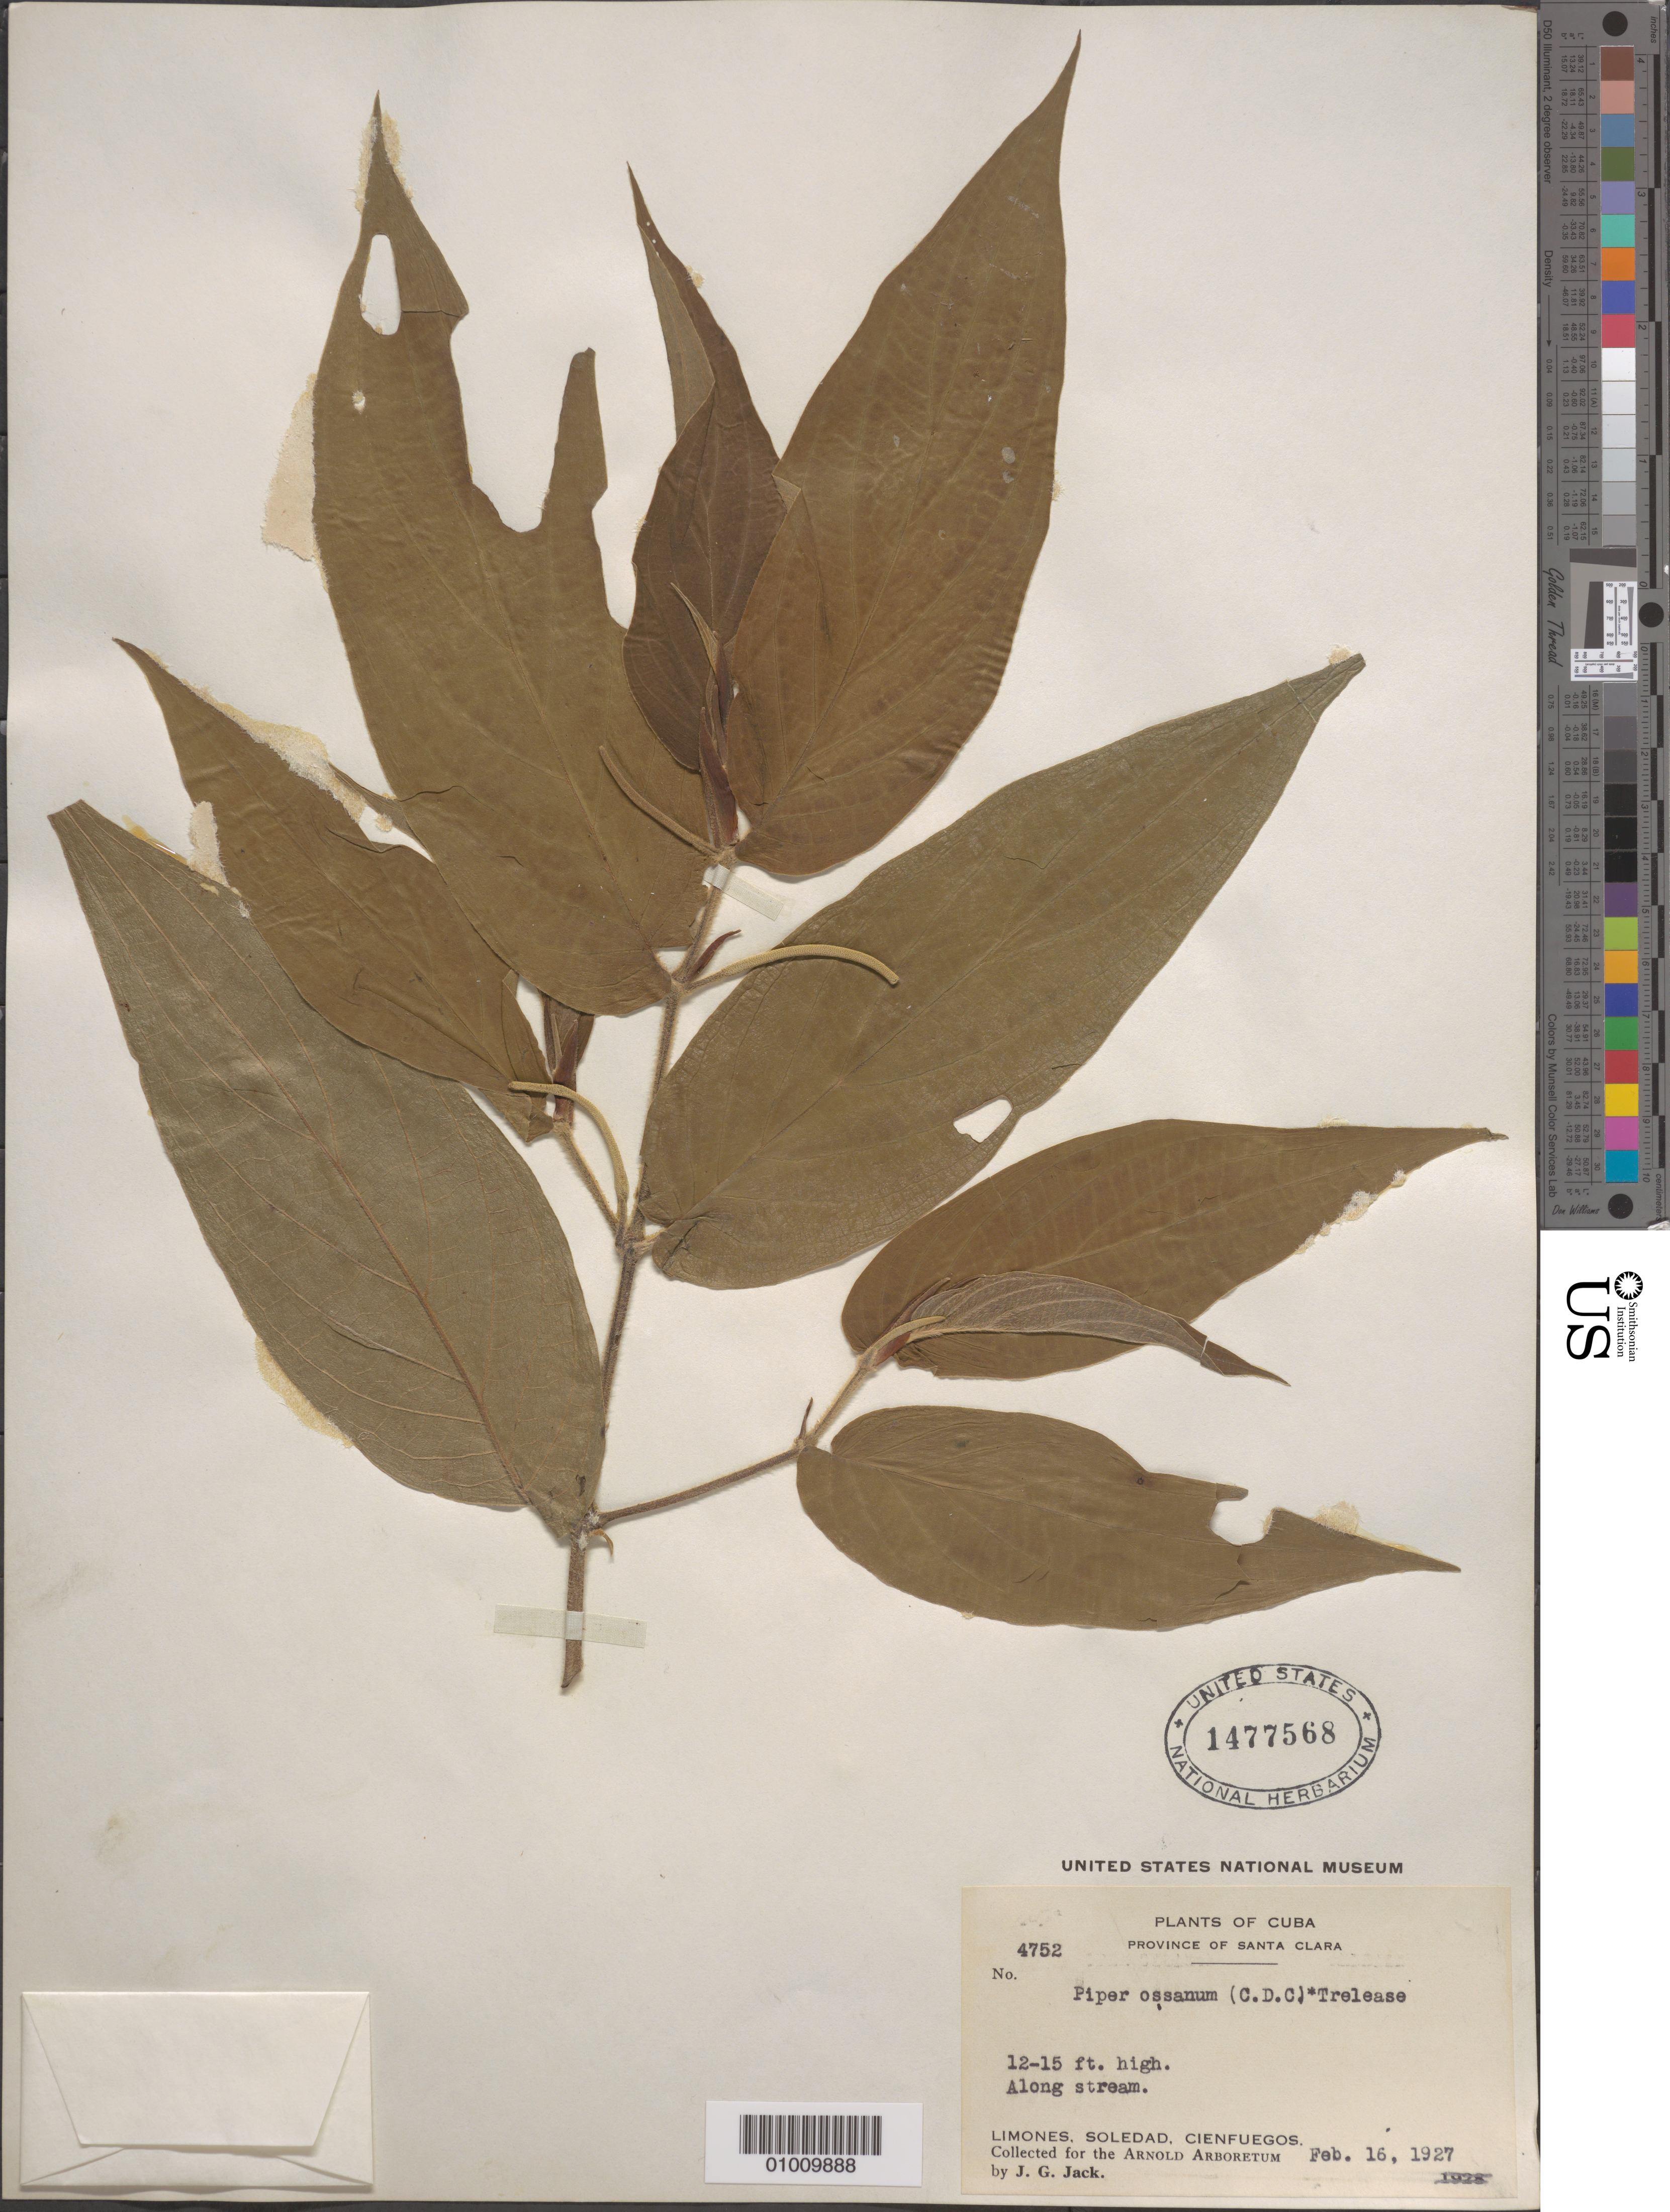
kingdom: Plantae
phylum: Tracheophyta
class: Magnoliopsida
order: Piperales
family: Piperaceae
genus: Piper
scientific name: Piper ossanum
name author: (C. DC.) Trel.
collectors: J. G. Jack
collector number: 4752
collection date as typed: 16 Feb 1927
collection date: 1927-02-16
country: Cuba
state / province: Cienfuegos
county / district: Santa Clara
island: Cuba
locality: Along stream Limones, Soledad, Cienfuegos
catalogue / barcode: US 1477568